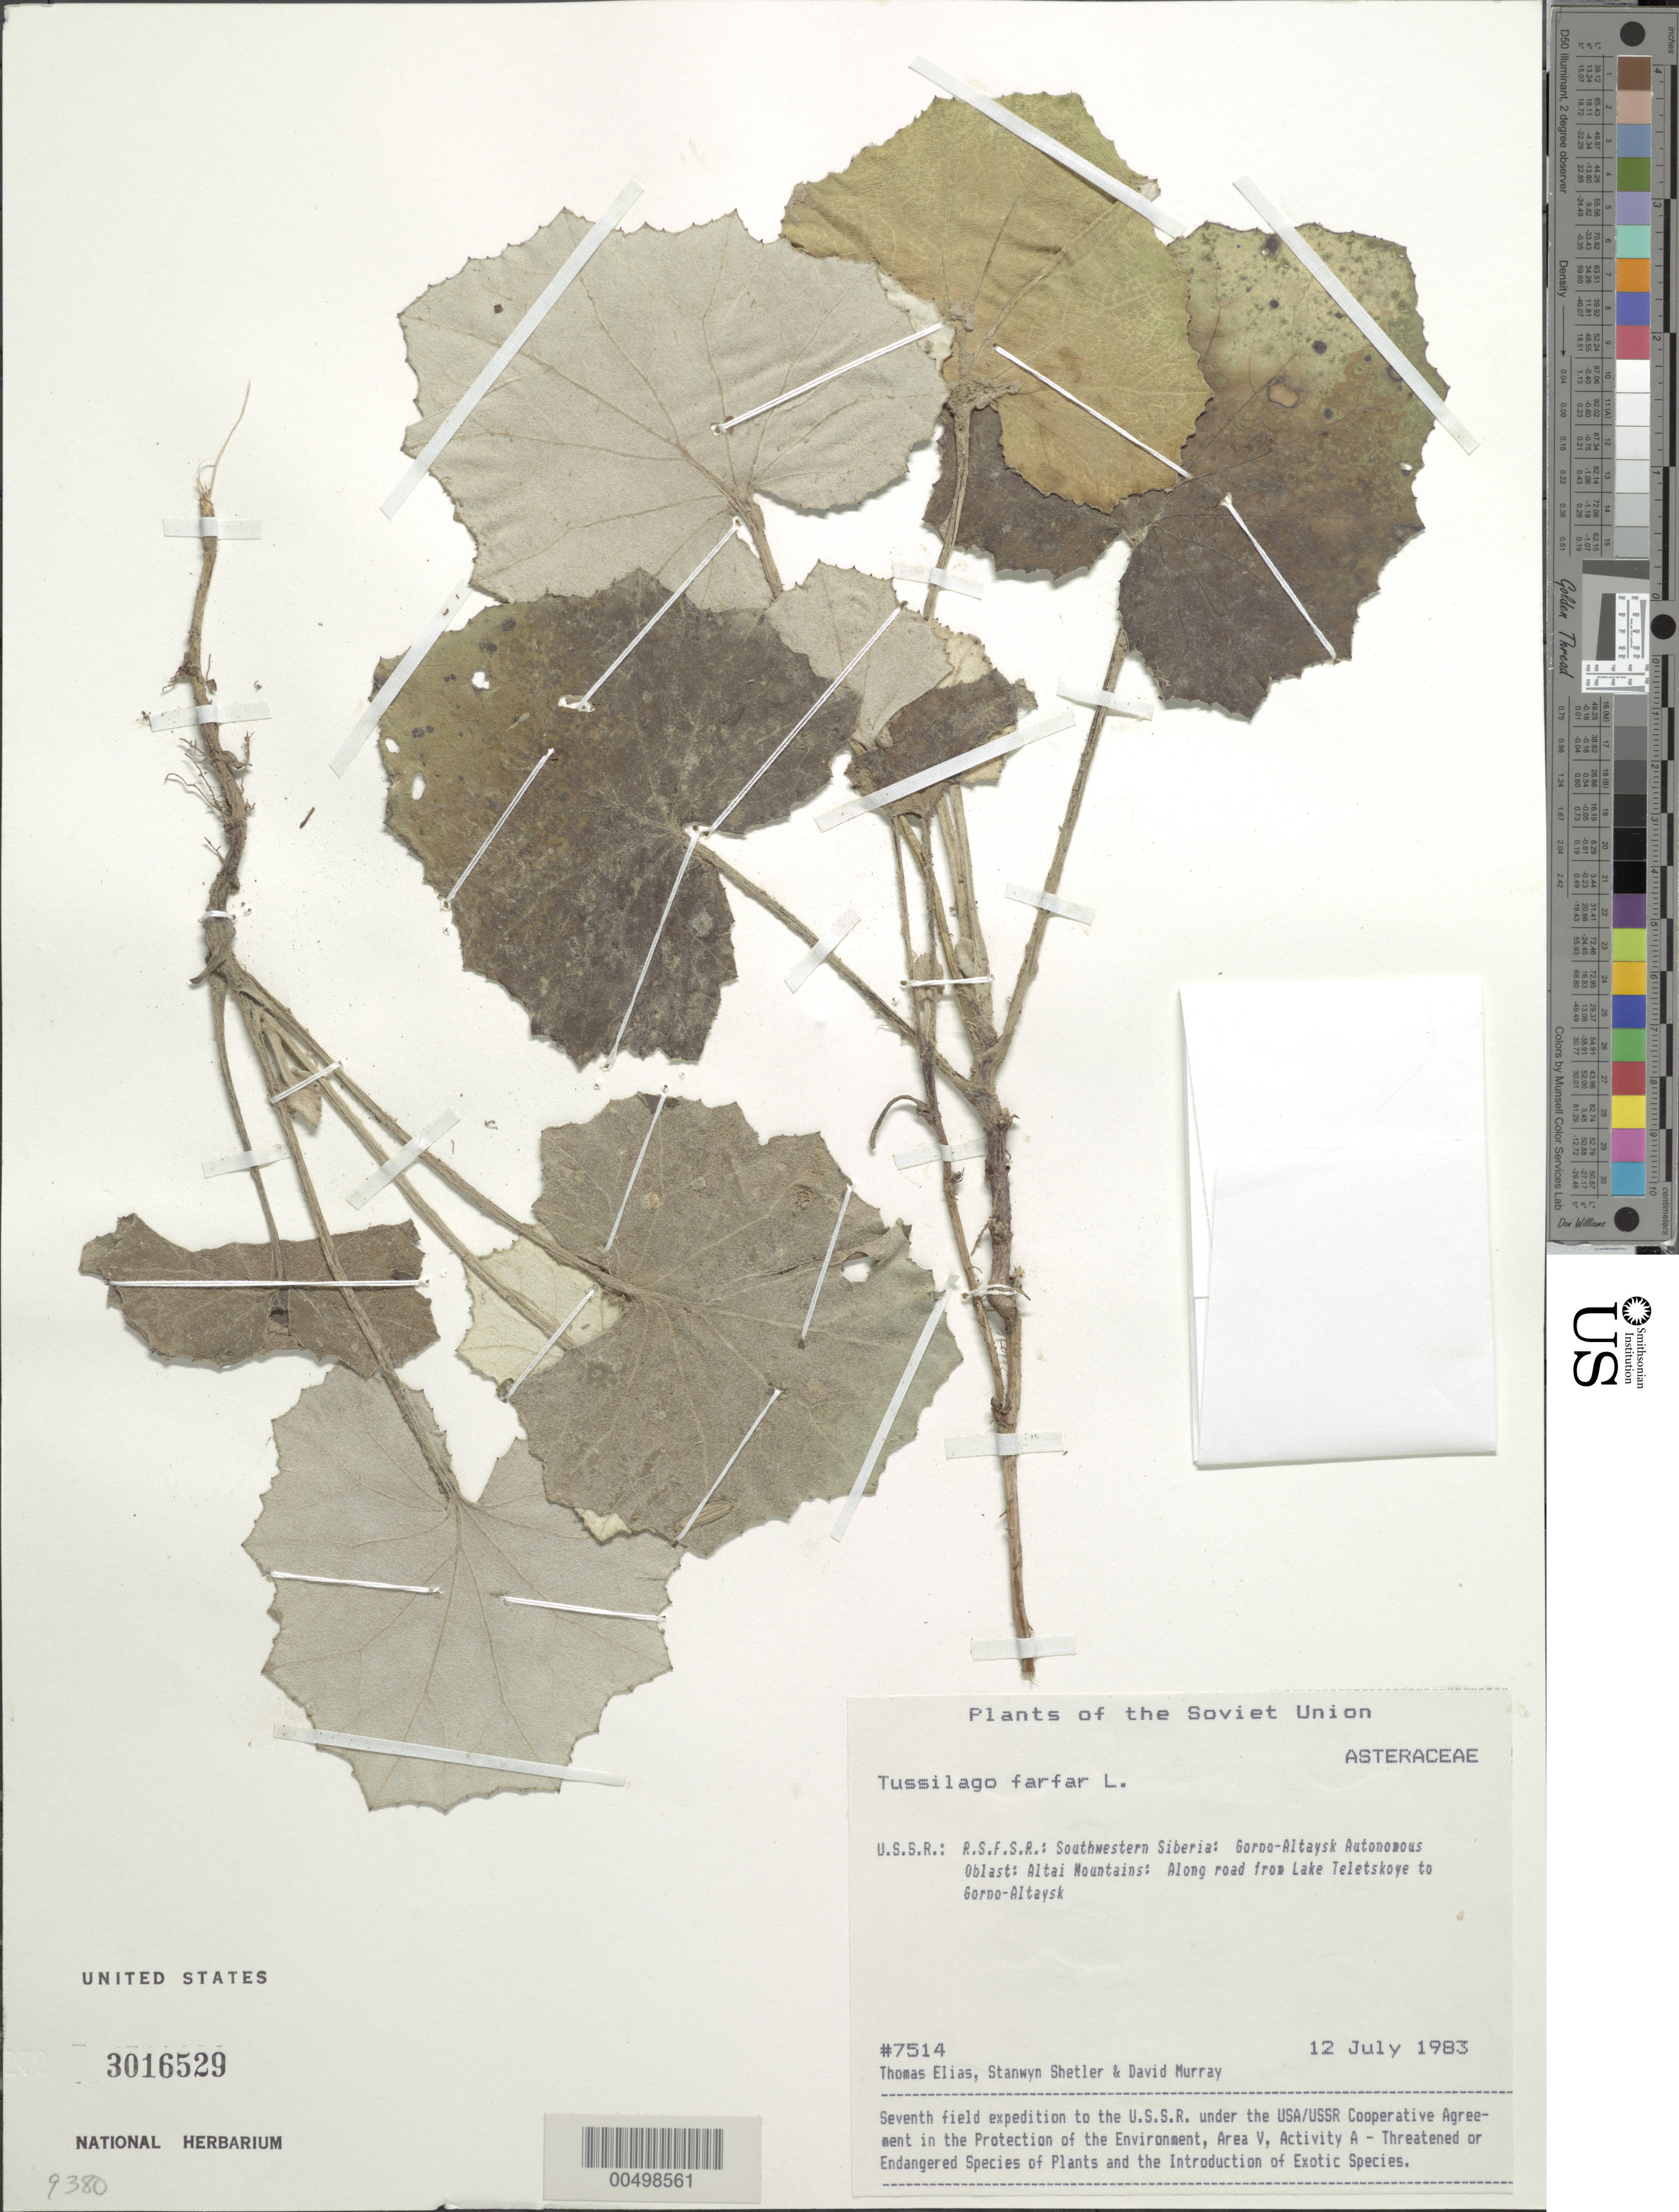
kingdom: Plantae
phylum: Tracheophyta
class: Magnoliopsida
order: Asterales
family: Asteraceae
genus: Tussilago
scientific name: Tussilago farfara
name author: L.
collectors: T. Elias, S. Shetler & D. F. Murray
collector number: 7514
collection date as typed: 12 Jul 1983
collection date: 1983-07-12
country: Russian Federation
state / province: Altai Republic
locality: Altai Mountains,along road from Lake Teletskoye to Gorno-Altaysk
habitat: along road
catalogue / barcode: US 3016529